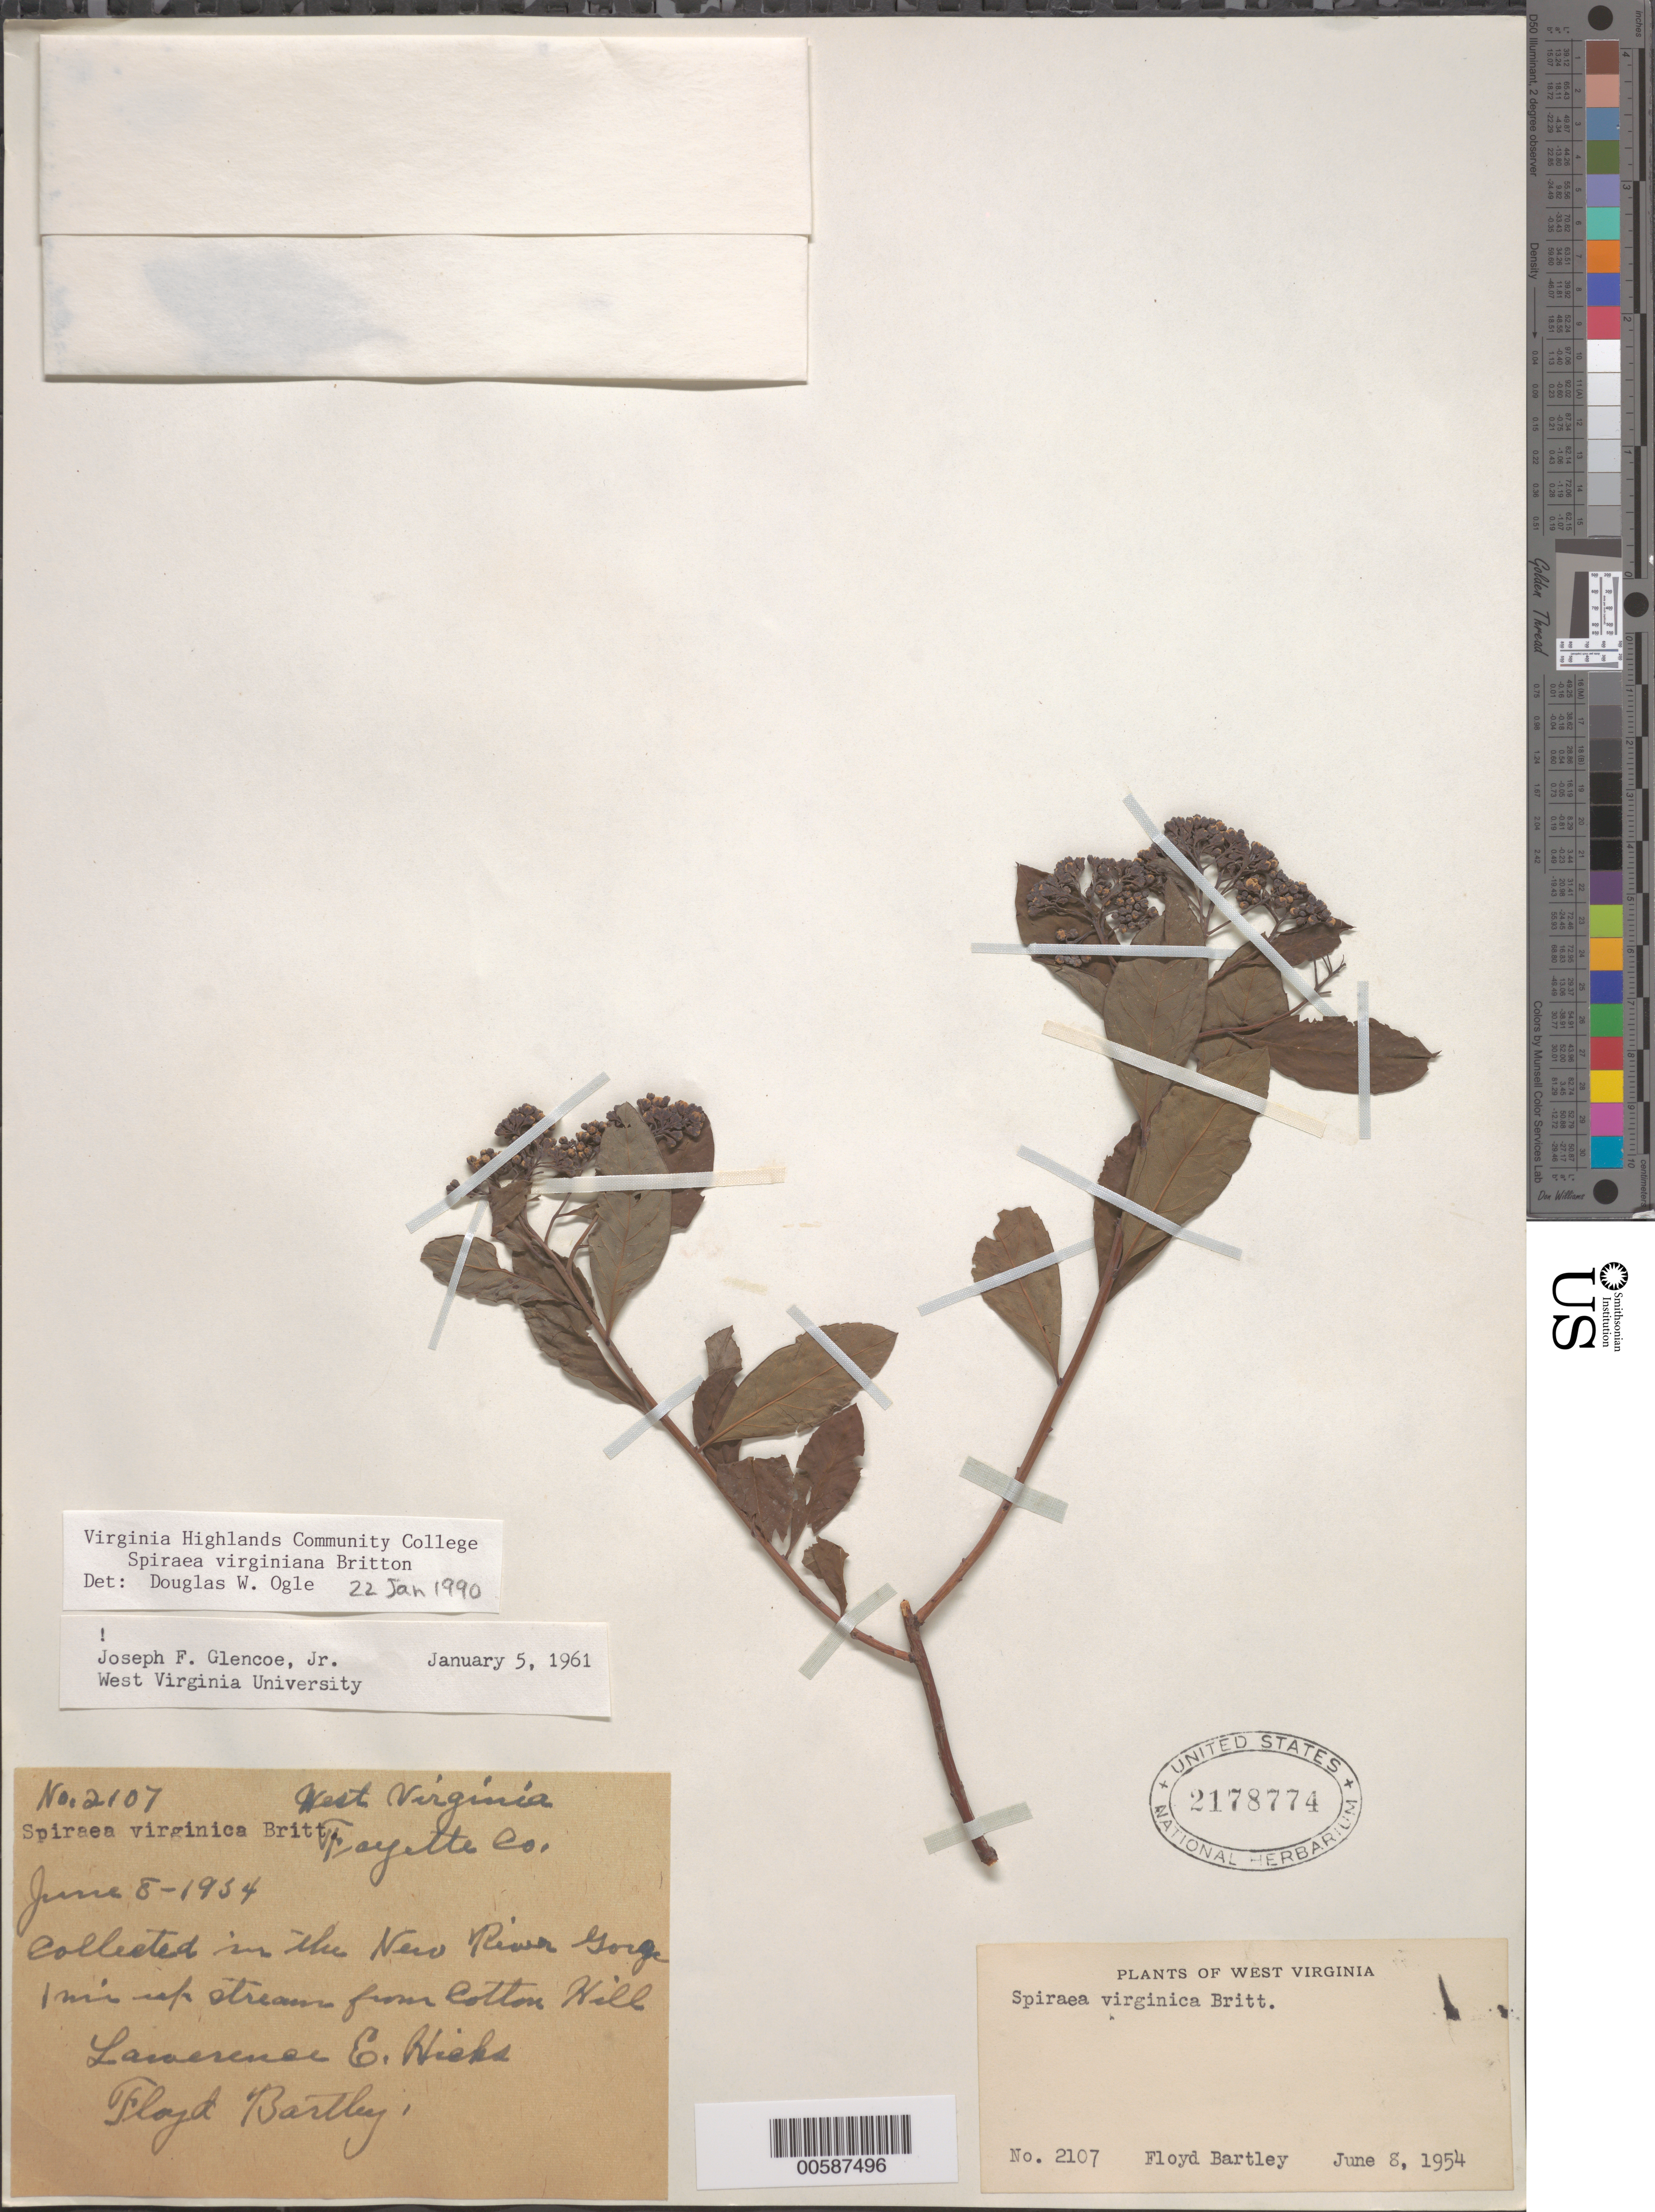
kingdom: Plantae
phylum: Tracheophyta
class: Magnoliopsida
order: Rosales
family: Rosaceae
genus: Spiraea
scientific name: Spiraea virginiana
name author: Britton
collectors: F. Bartley & L. E. Hicks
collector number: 2107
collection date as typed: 08 Jun 1954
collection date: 1954-06-08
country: United States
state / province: West Virginia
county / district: Fayette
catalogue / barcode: US 2178774